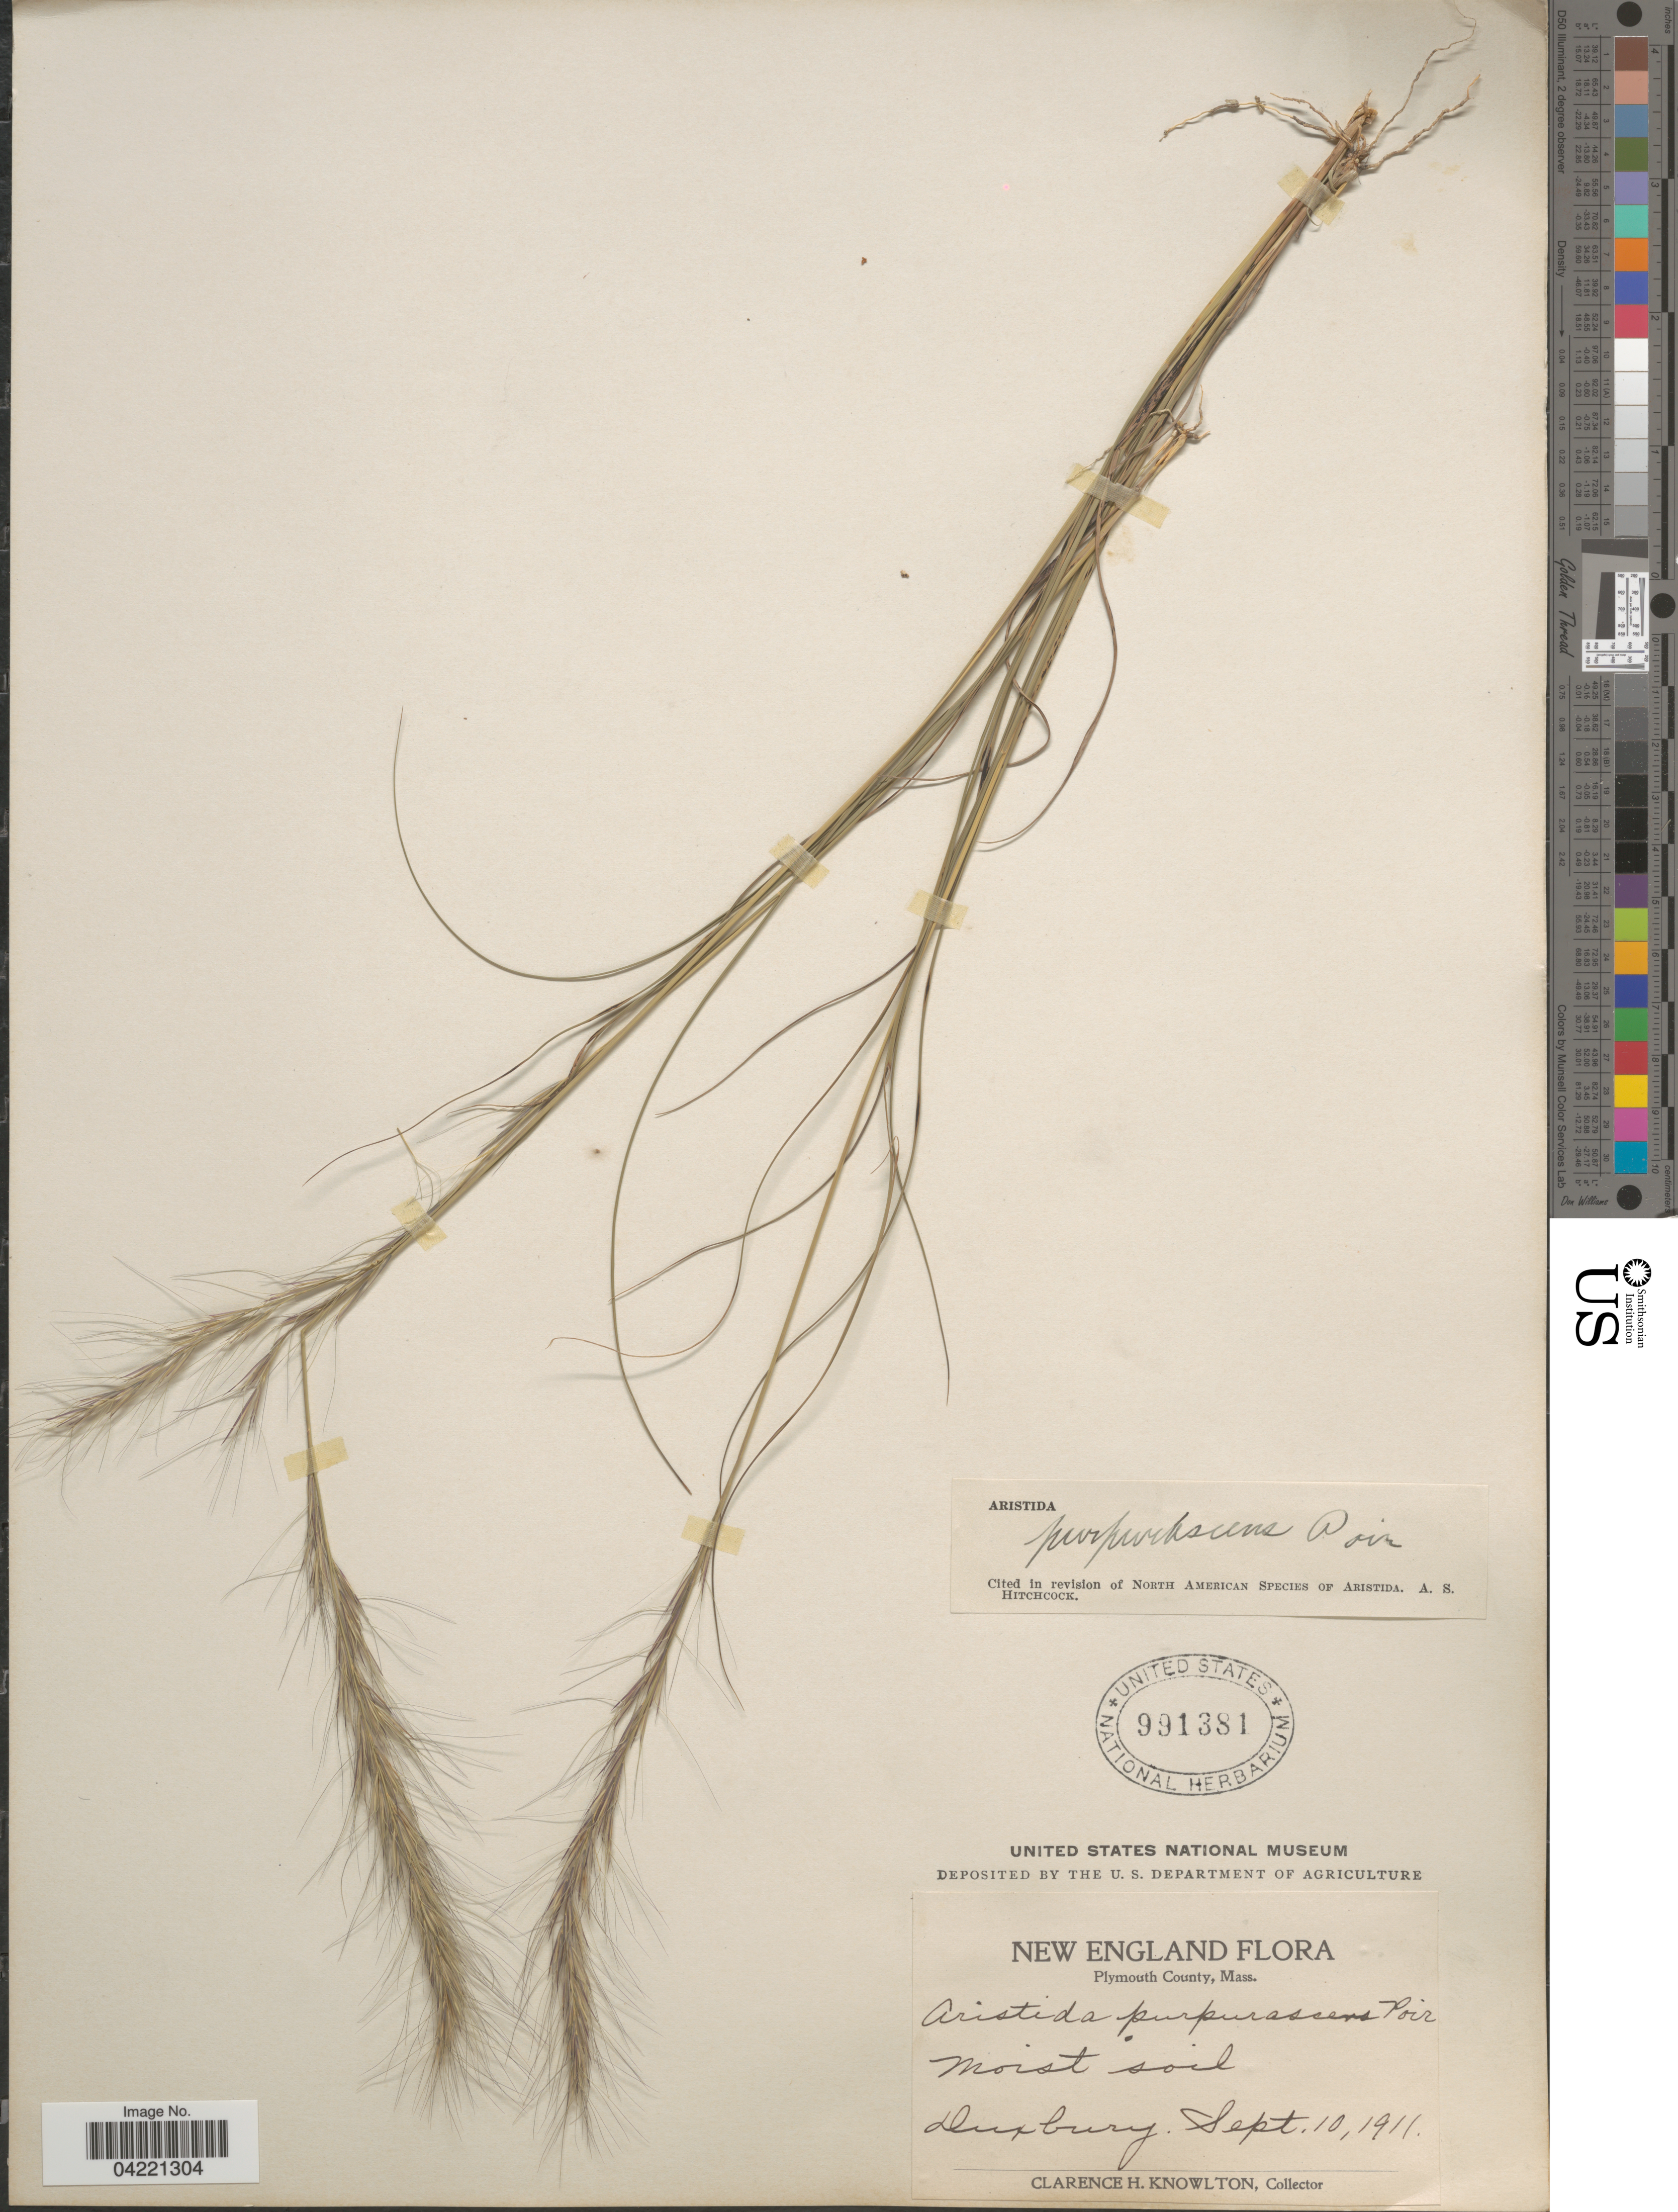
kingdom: Plantae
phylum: Tracheophyta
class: Liliopsida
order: Poales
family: Poaceae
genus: Aristida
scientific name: Aristida purpurascens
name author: Poir.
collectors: C. H. Knowlton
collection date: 1911-09-10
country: United States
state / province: Massachusetts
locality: New England. Plymouth County. Moist soil. Duxbury.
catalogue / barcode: US 991381